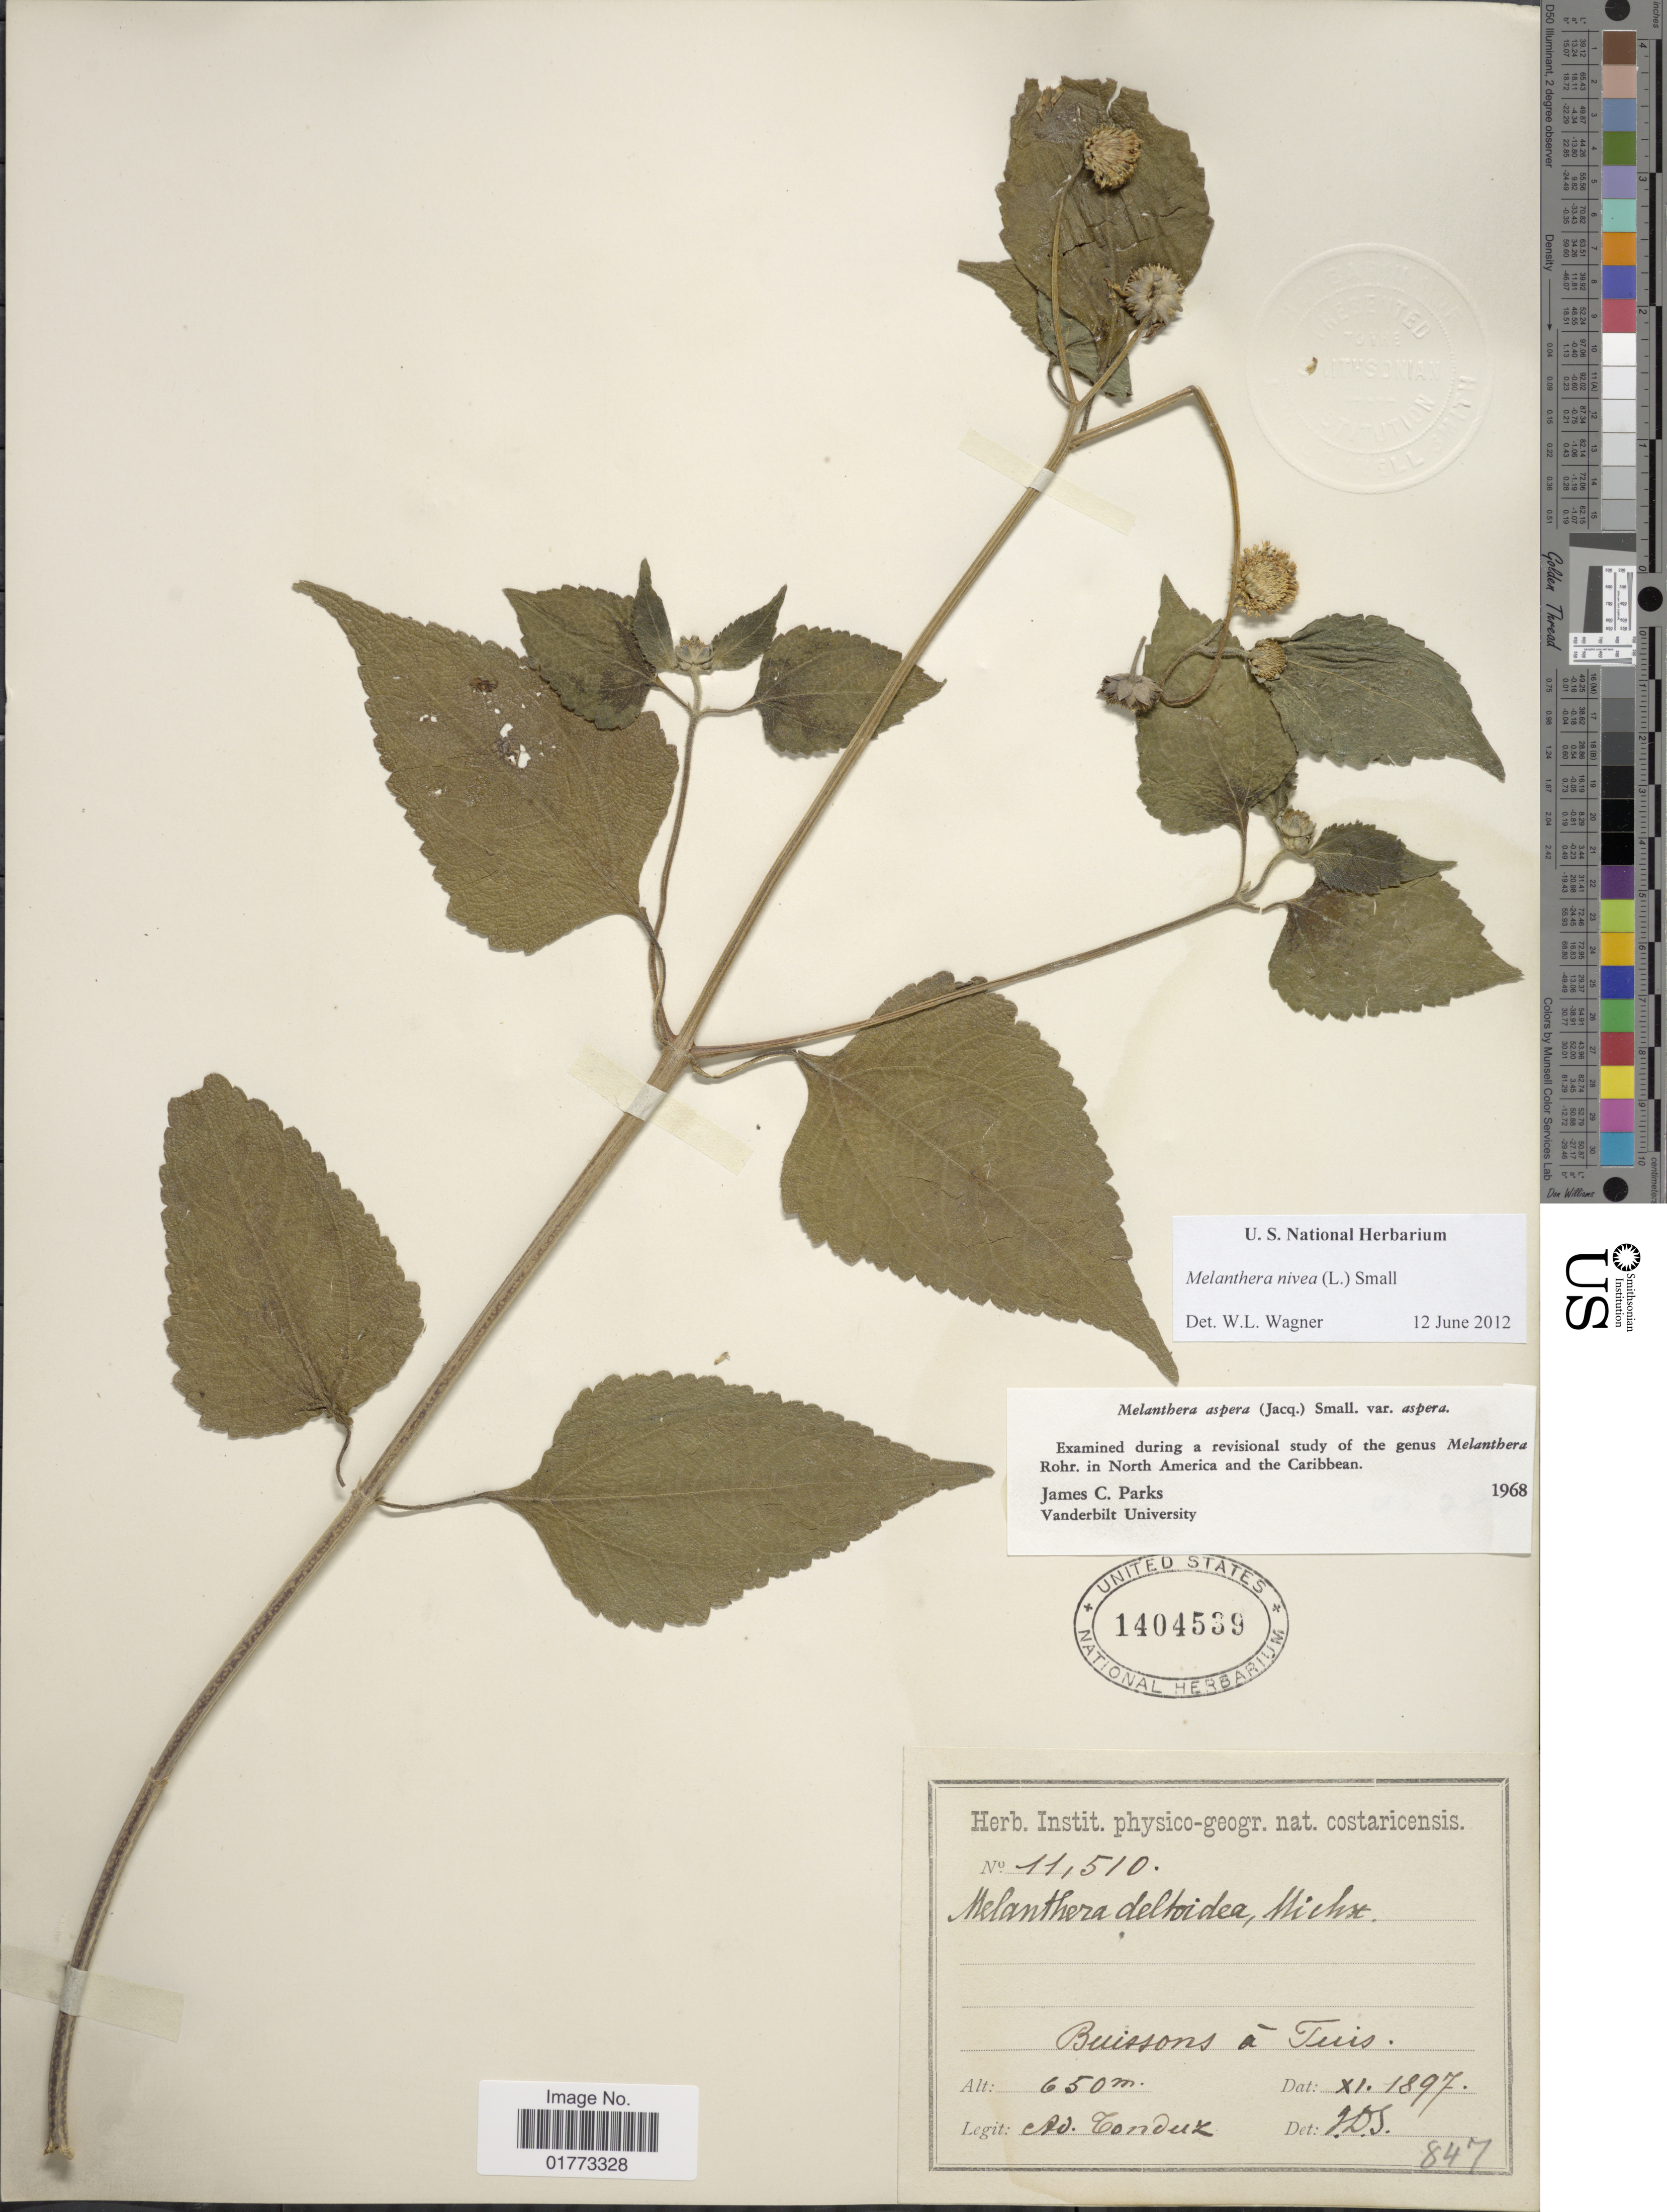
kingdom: Plantae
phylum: Tracheophyta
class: Magnoliopsida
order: Asterales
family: Asteraceae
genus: Melanthera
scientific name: Melanthera nivea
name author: (L.) Small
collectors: A. Tonduz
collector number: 11510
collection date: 1897-11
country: Costa Rica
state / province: Cartago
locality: Buissons á Tuis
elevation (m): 650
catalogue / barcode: US 1404539